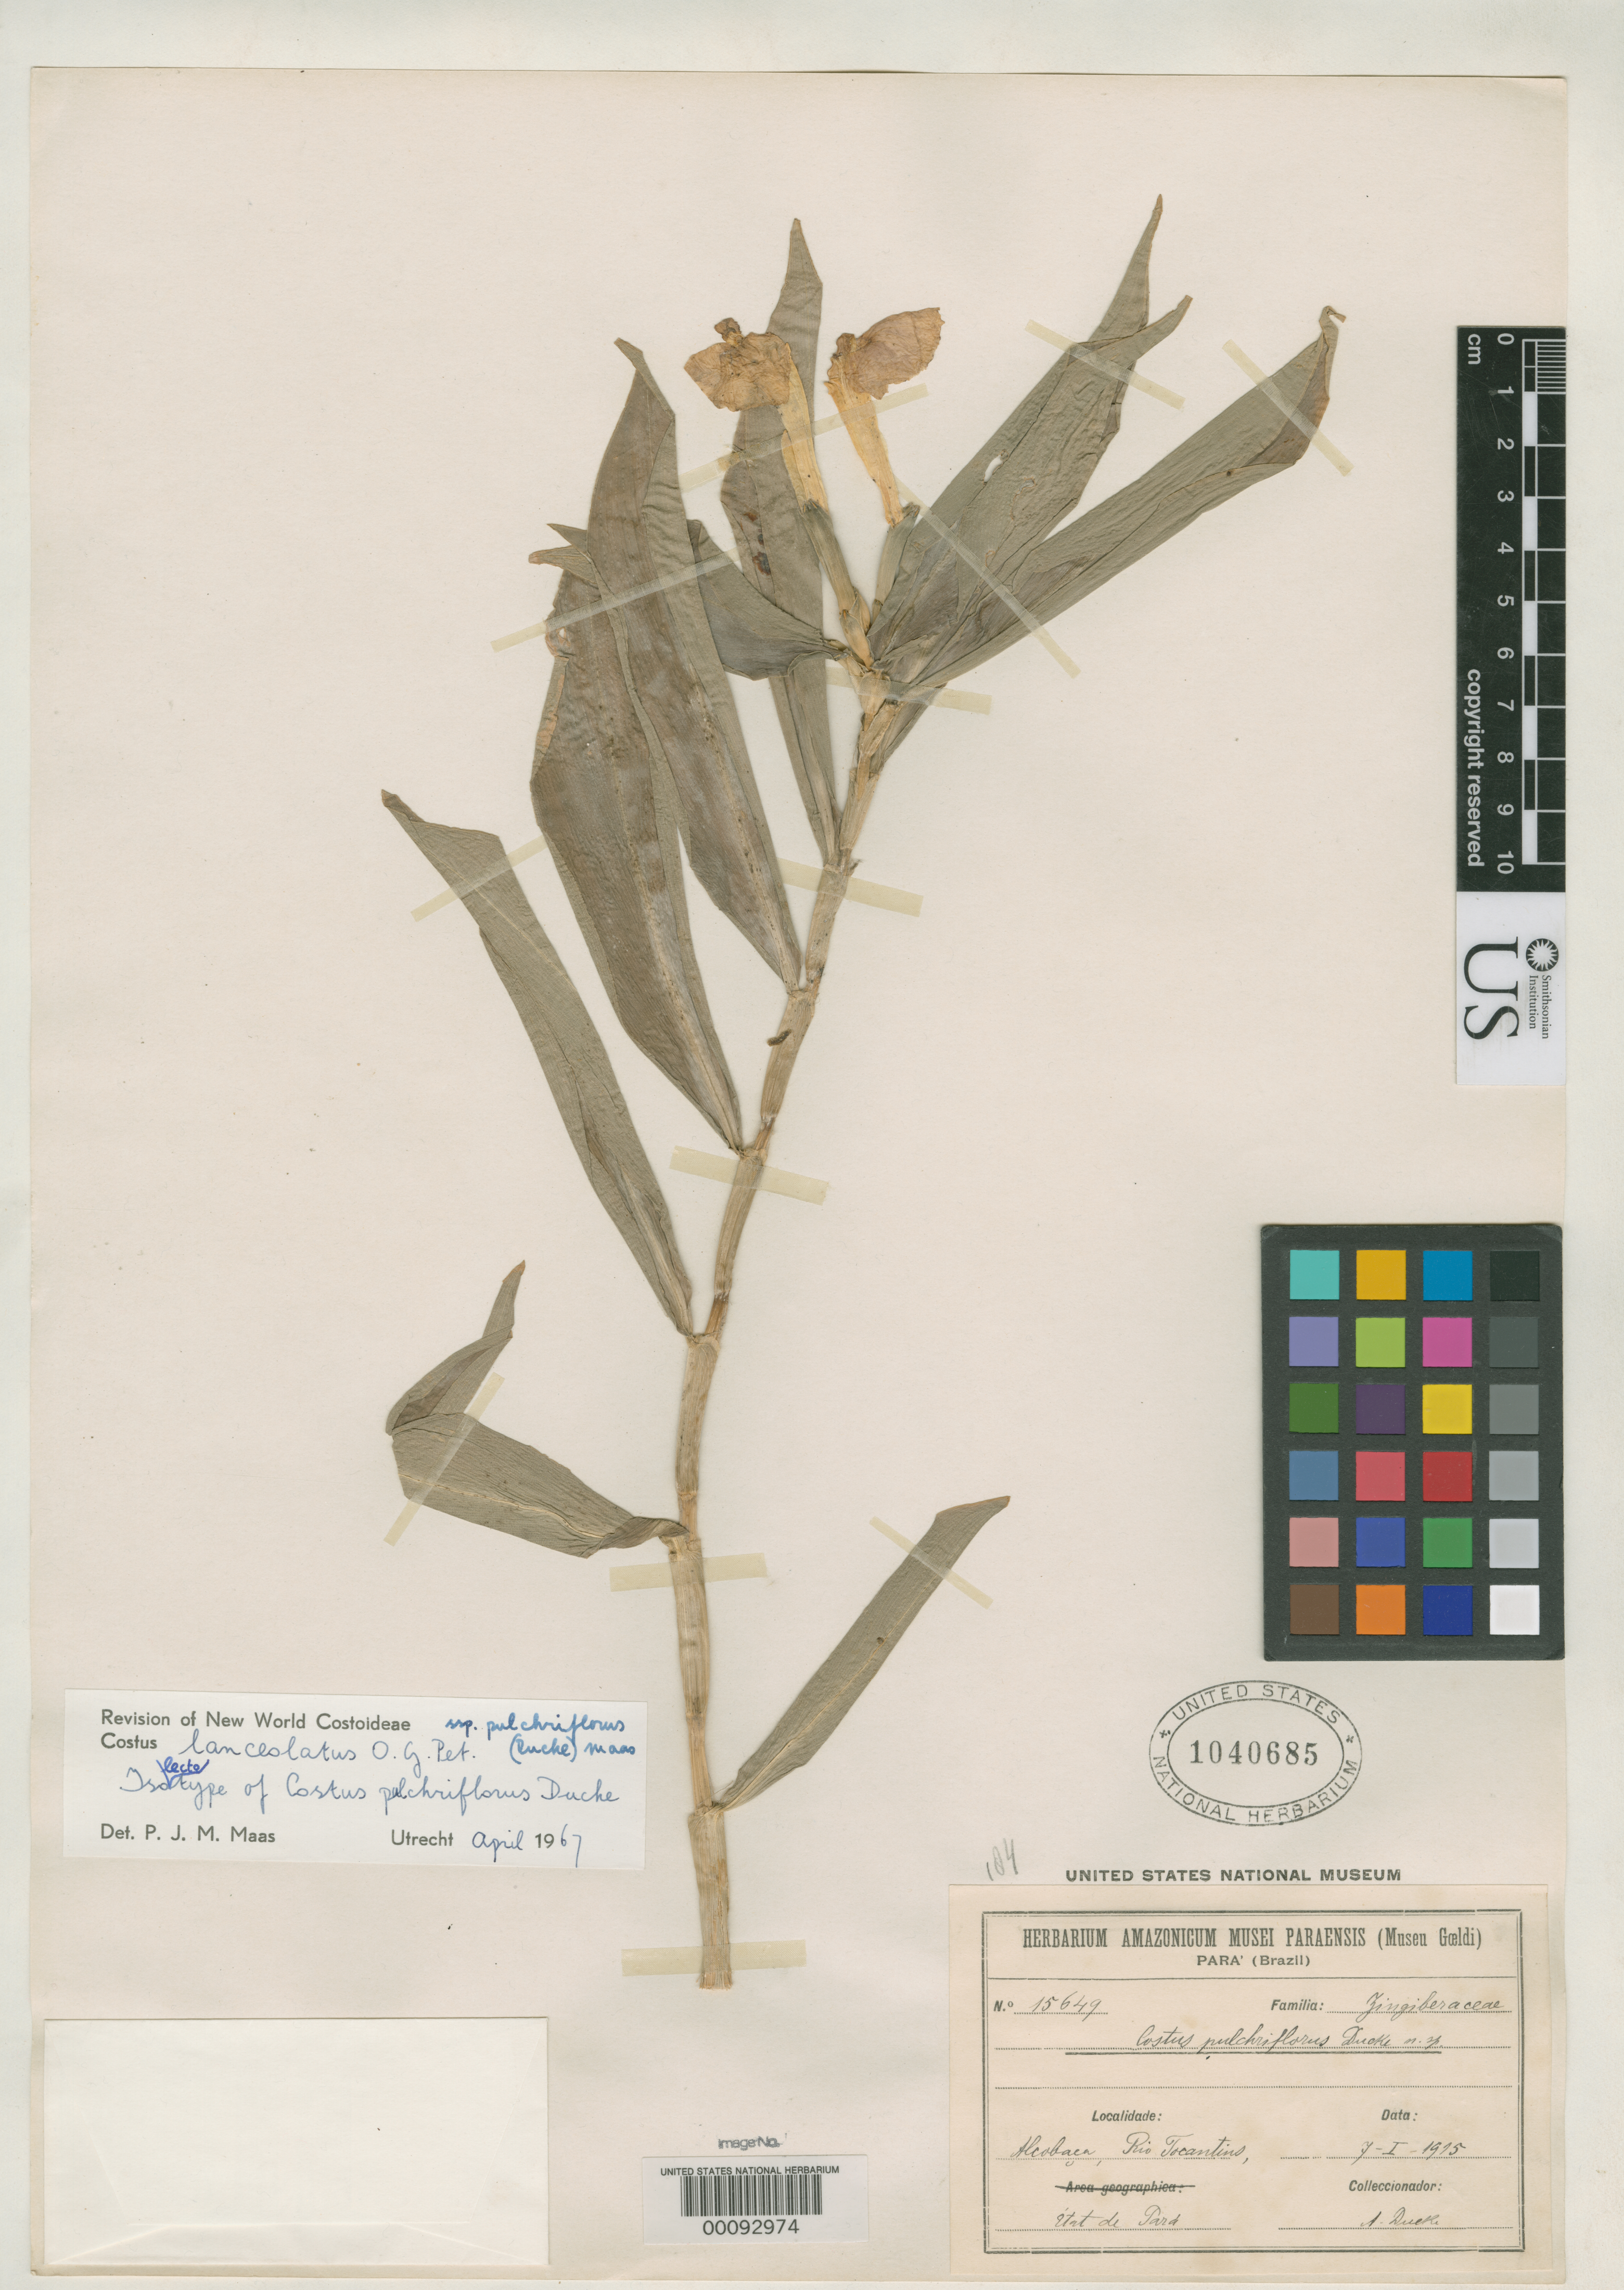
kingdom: Plantae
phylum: Tracheophyta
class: Liliopsida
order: Zingiberales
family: Costaceae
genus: Costus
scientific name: Costus pulchriflorus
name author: Ducke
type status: Isotype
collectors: A. Ducke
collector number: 15649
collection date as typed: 07 Jan 1915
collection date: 1915-01-07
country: Brazil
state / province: Pará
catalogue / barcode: US 1040685